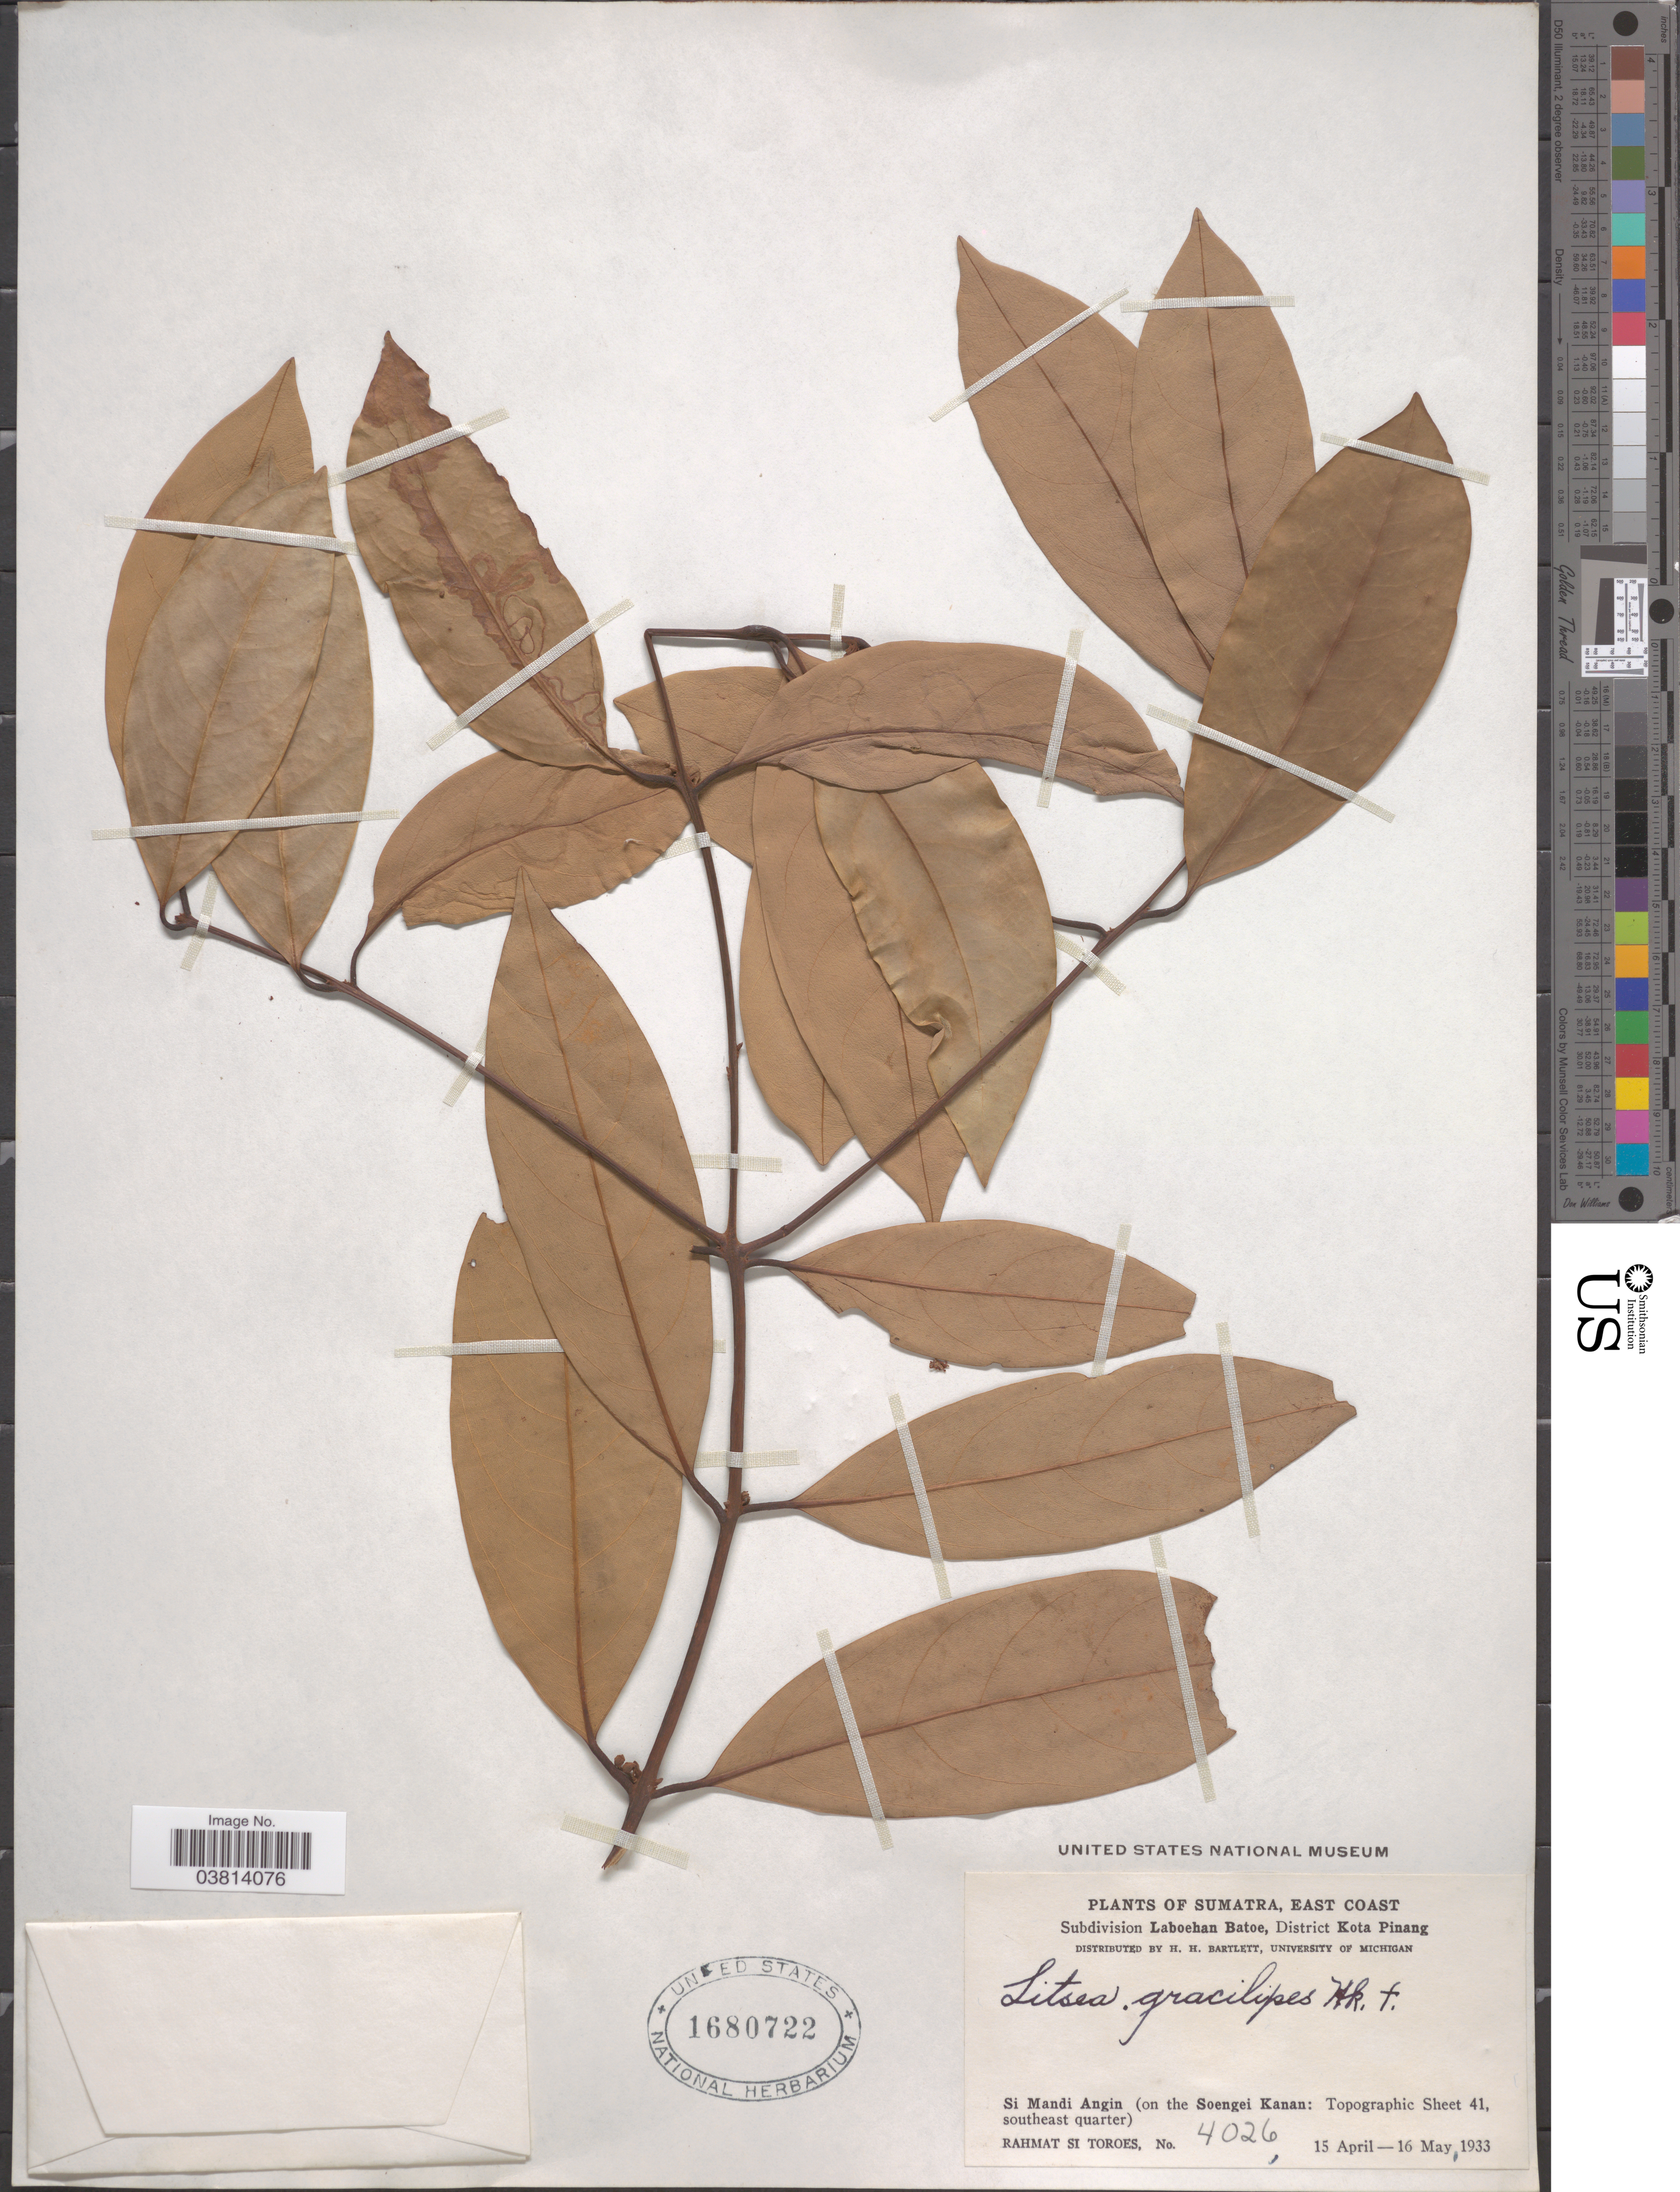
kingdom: Plantae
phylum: Tracheophyta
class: Magnoliopsida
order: Laurales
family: Lauraceae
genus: Litsea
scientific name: Litsea gracilipes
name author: Hemsl.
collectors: Rahmat Si Boeea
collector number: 4026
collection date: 1933-04-15/1933-05-16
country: Indonesia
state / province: Sumatra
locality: East Coast. Subdivision Laboehan Batoe, District Kota Pinang, Si Mandi Angin (on the Soengei Kanan: Topographic Sheet 41, southeast quarter).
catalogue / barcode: US 1680722